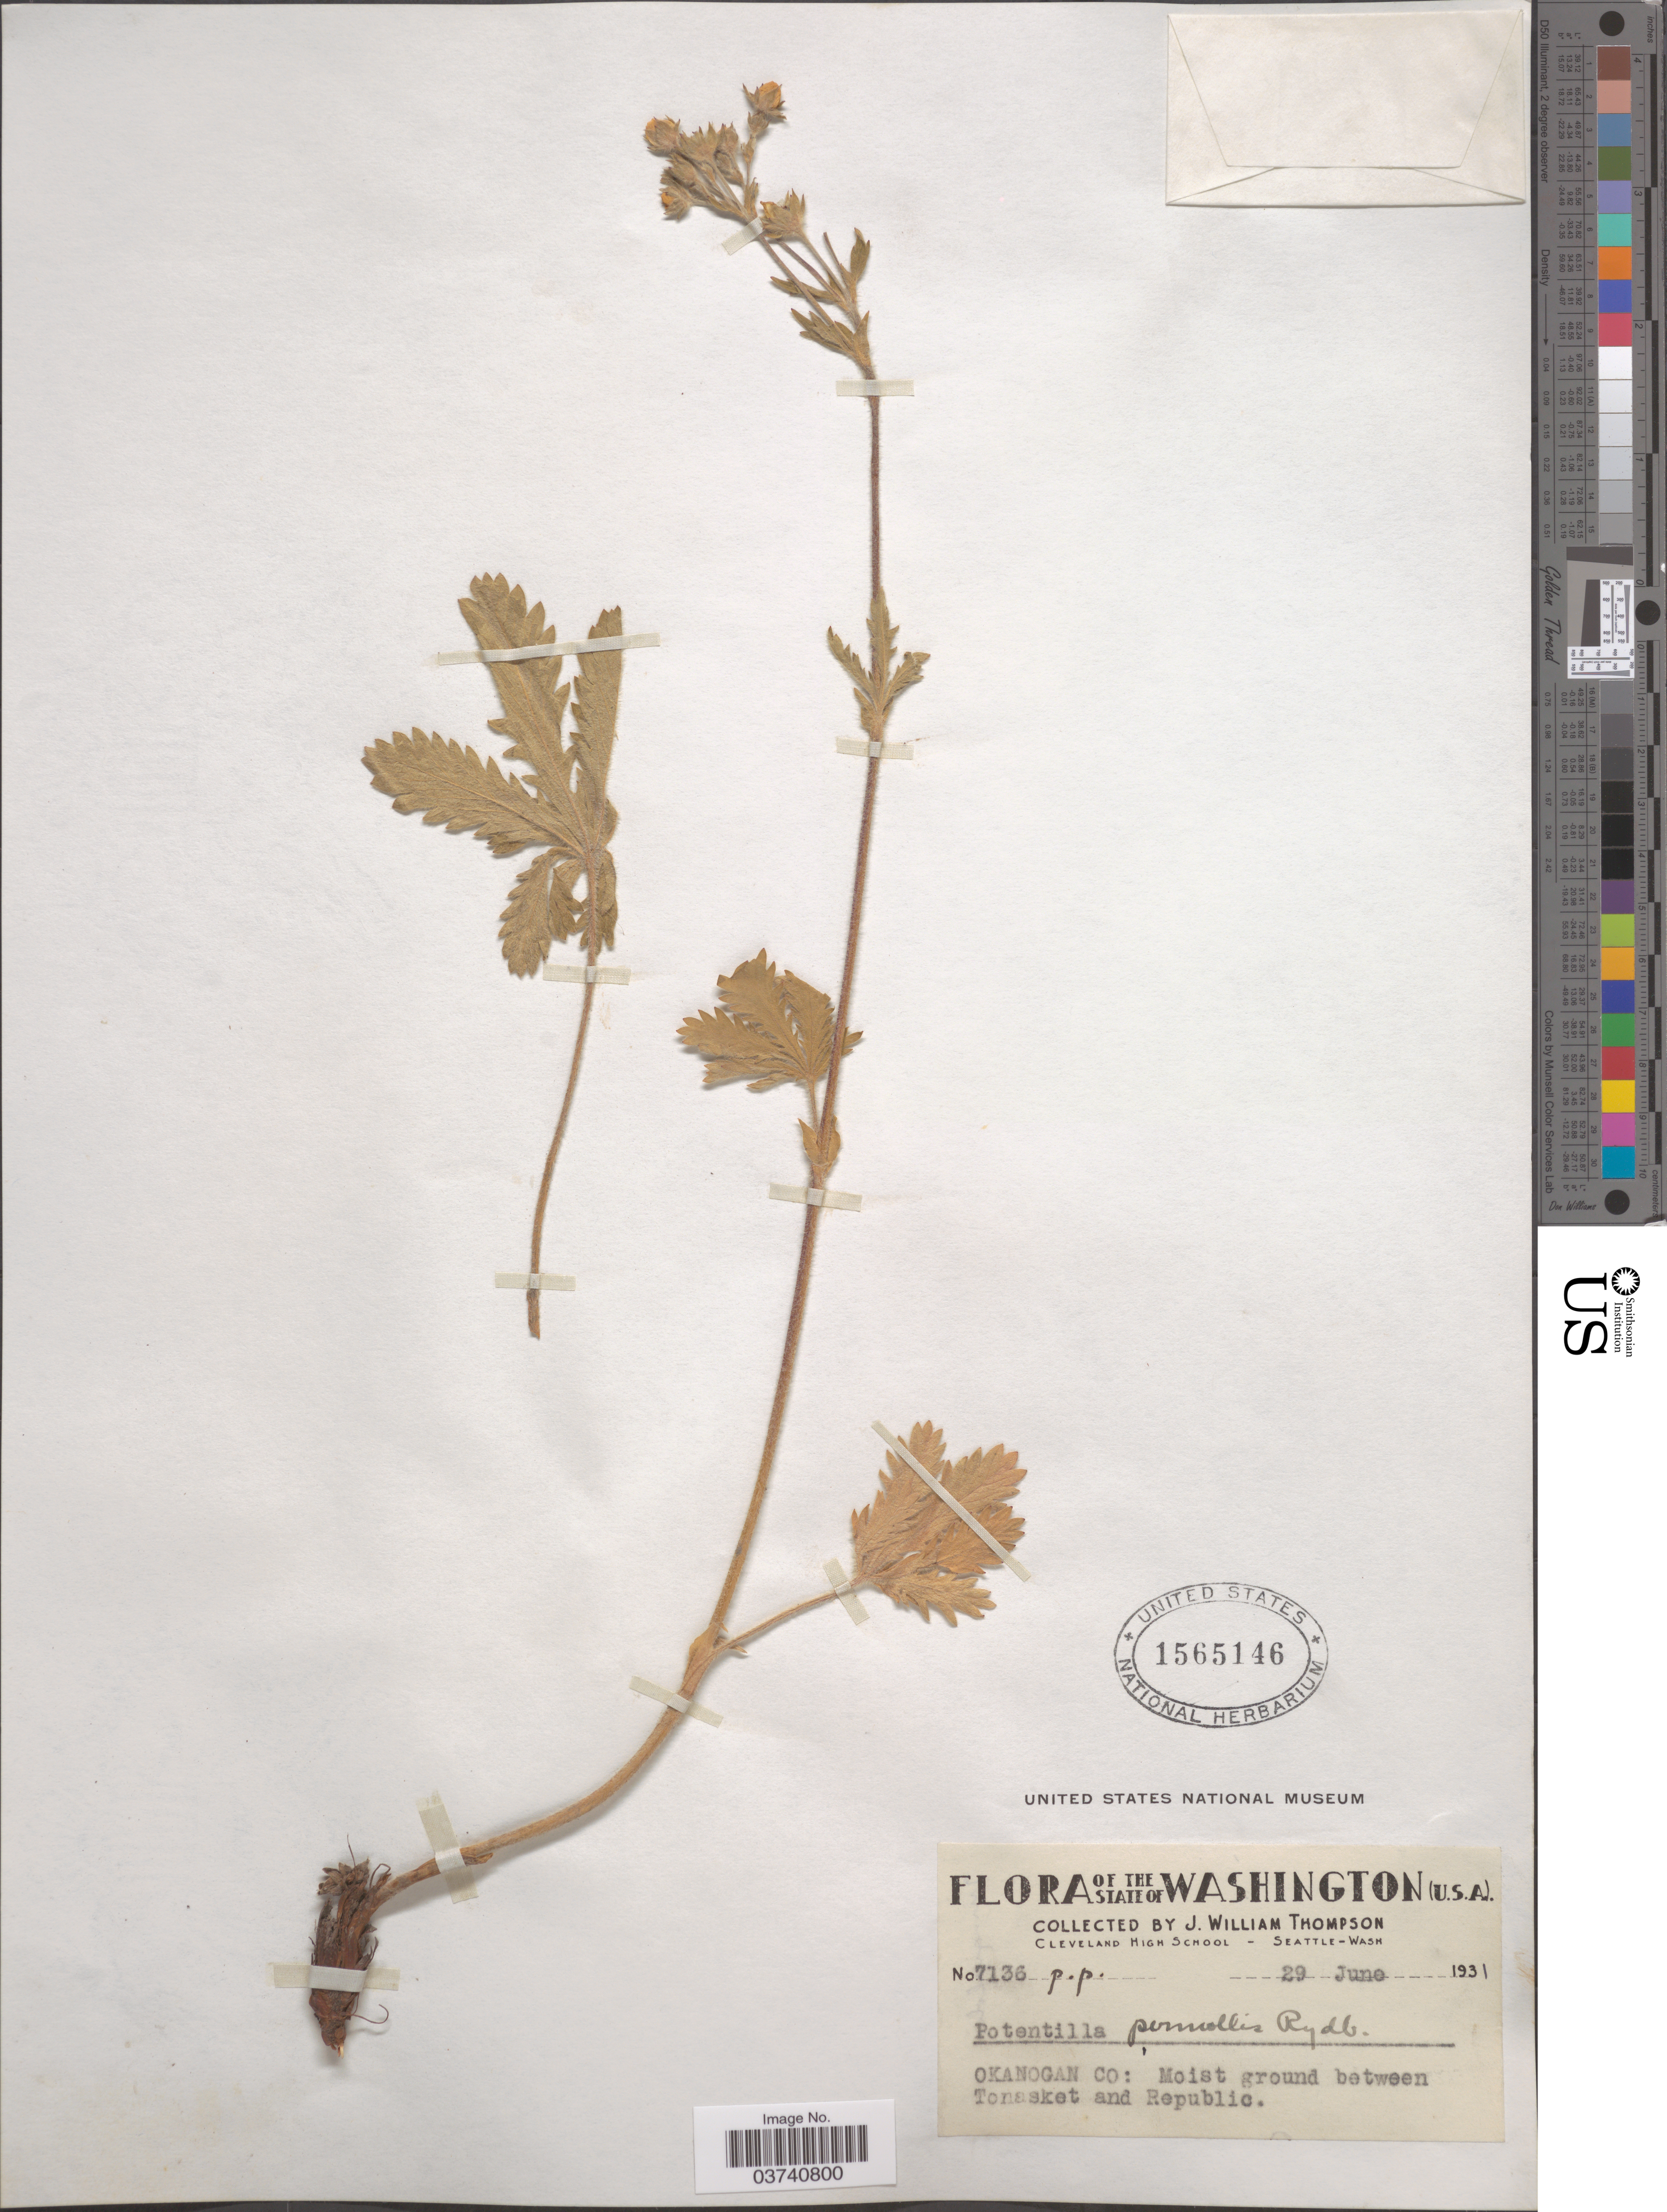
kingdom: Plantae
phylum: Tracheophyta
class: Magnoliopsida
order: Rosales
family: Rosaceae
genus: Potentilla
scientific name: Potentilla permollis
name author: Rydb.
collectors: J. W. Thompson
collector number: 7133p.p.?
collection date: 1931-06-29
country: United States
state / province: Washington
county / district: Okanogan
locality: Okanogan Co: Moist ground between Tonasket and Republic.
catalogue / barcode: US 1565146